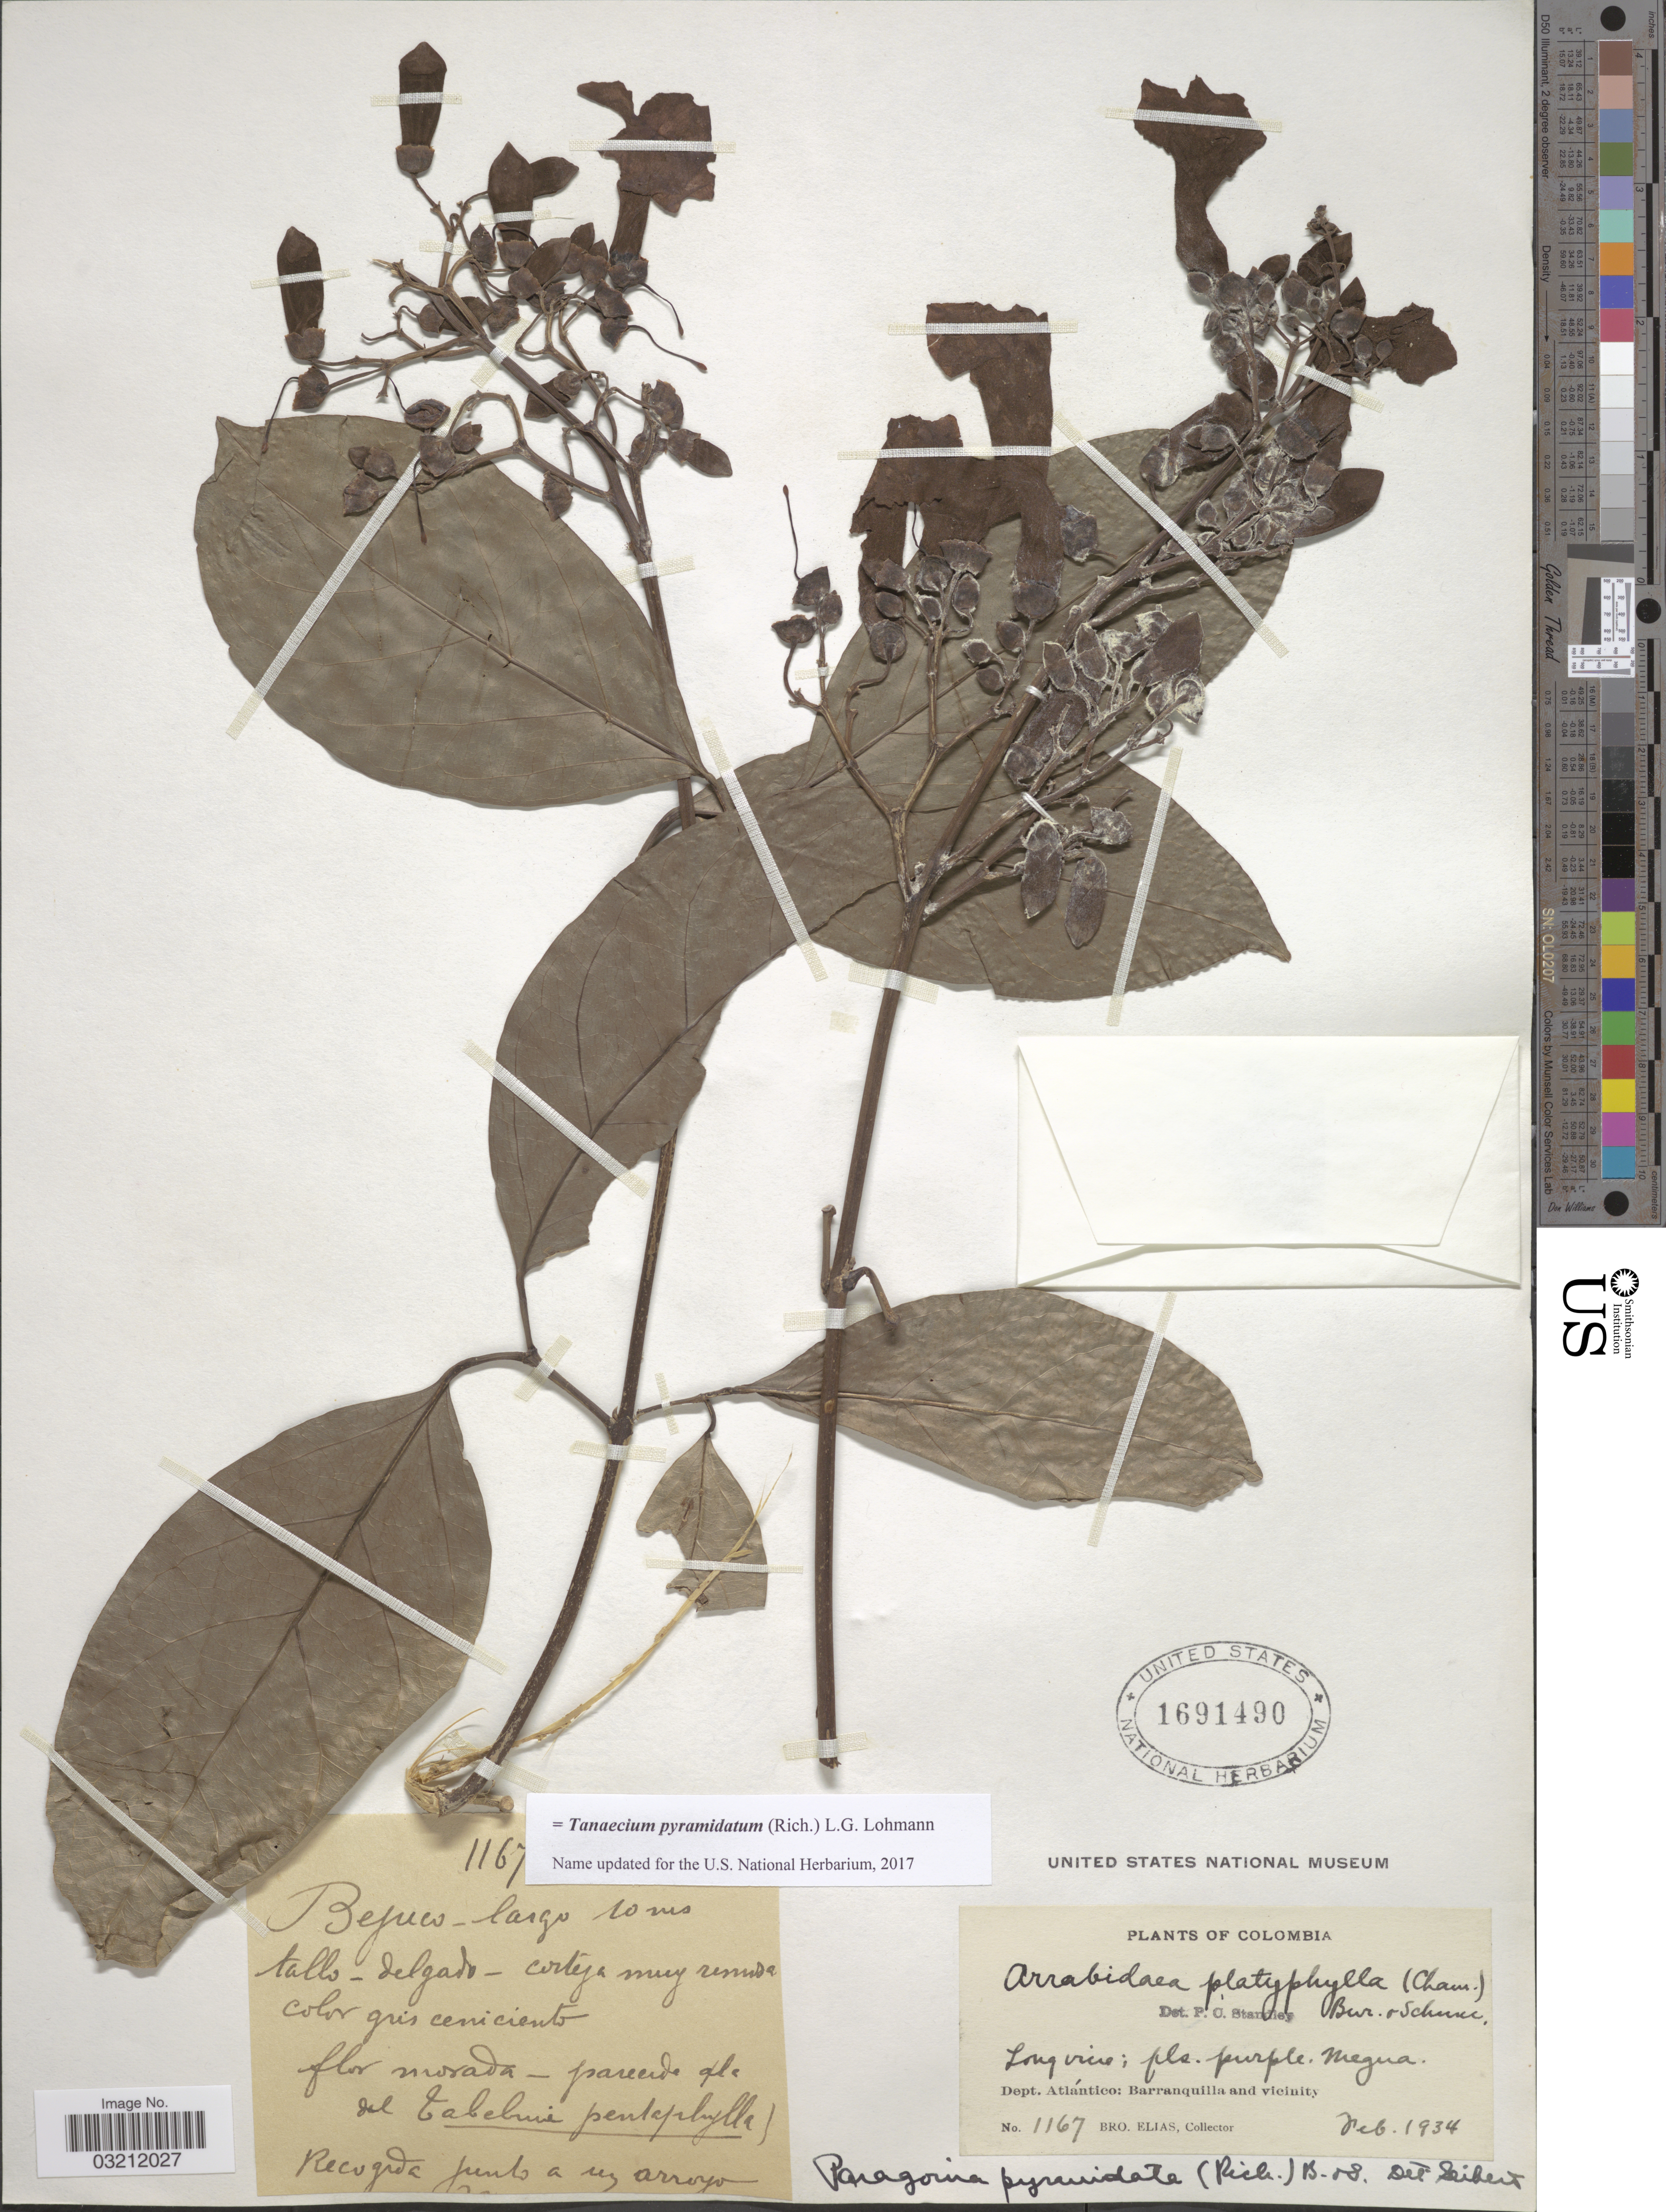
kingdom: Plantae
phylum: Tracheophyta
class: Magnoliopsida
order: Lamiales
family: Bignoniaceae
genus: Tanaecium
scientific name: Tanaecium pyramidatum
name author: (Rich.) L.G. Lohmann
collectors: Bro. Elias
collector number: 1167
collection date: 1934-02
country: Colombia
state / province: Atlántico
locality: Dept. Atlántico: Barranquilla and vicinity.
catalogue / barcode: US 1691490